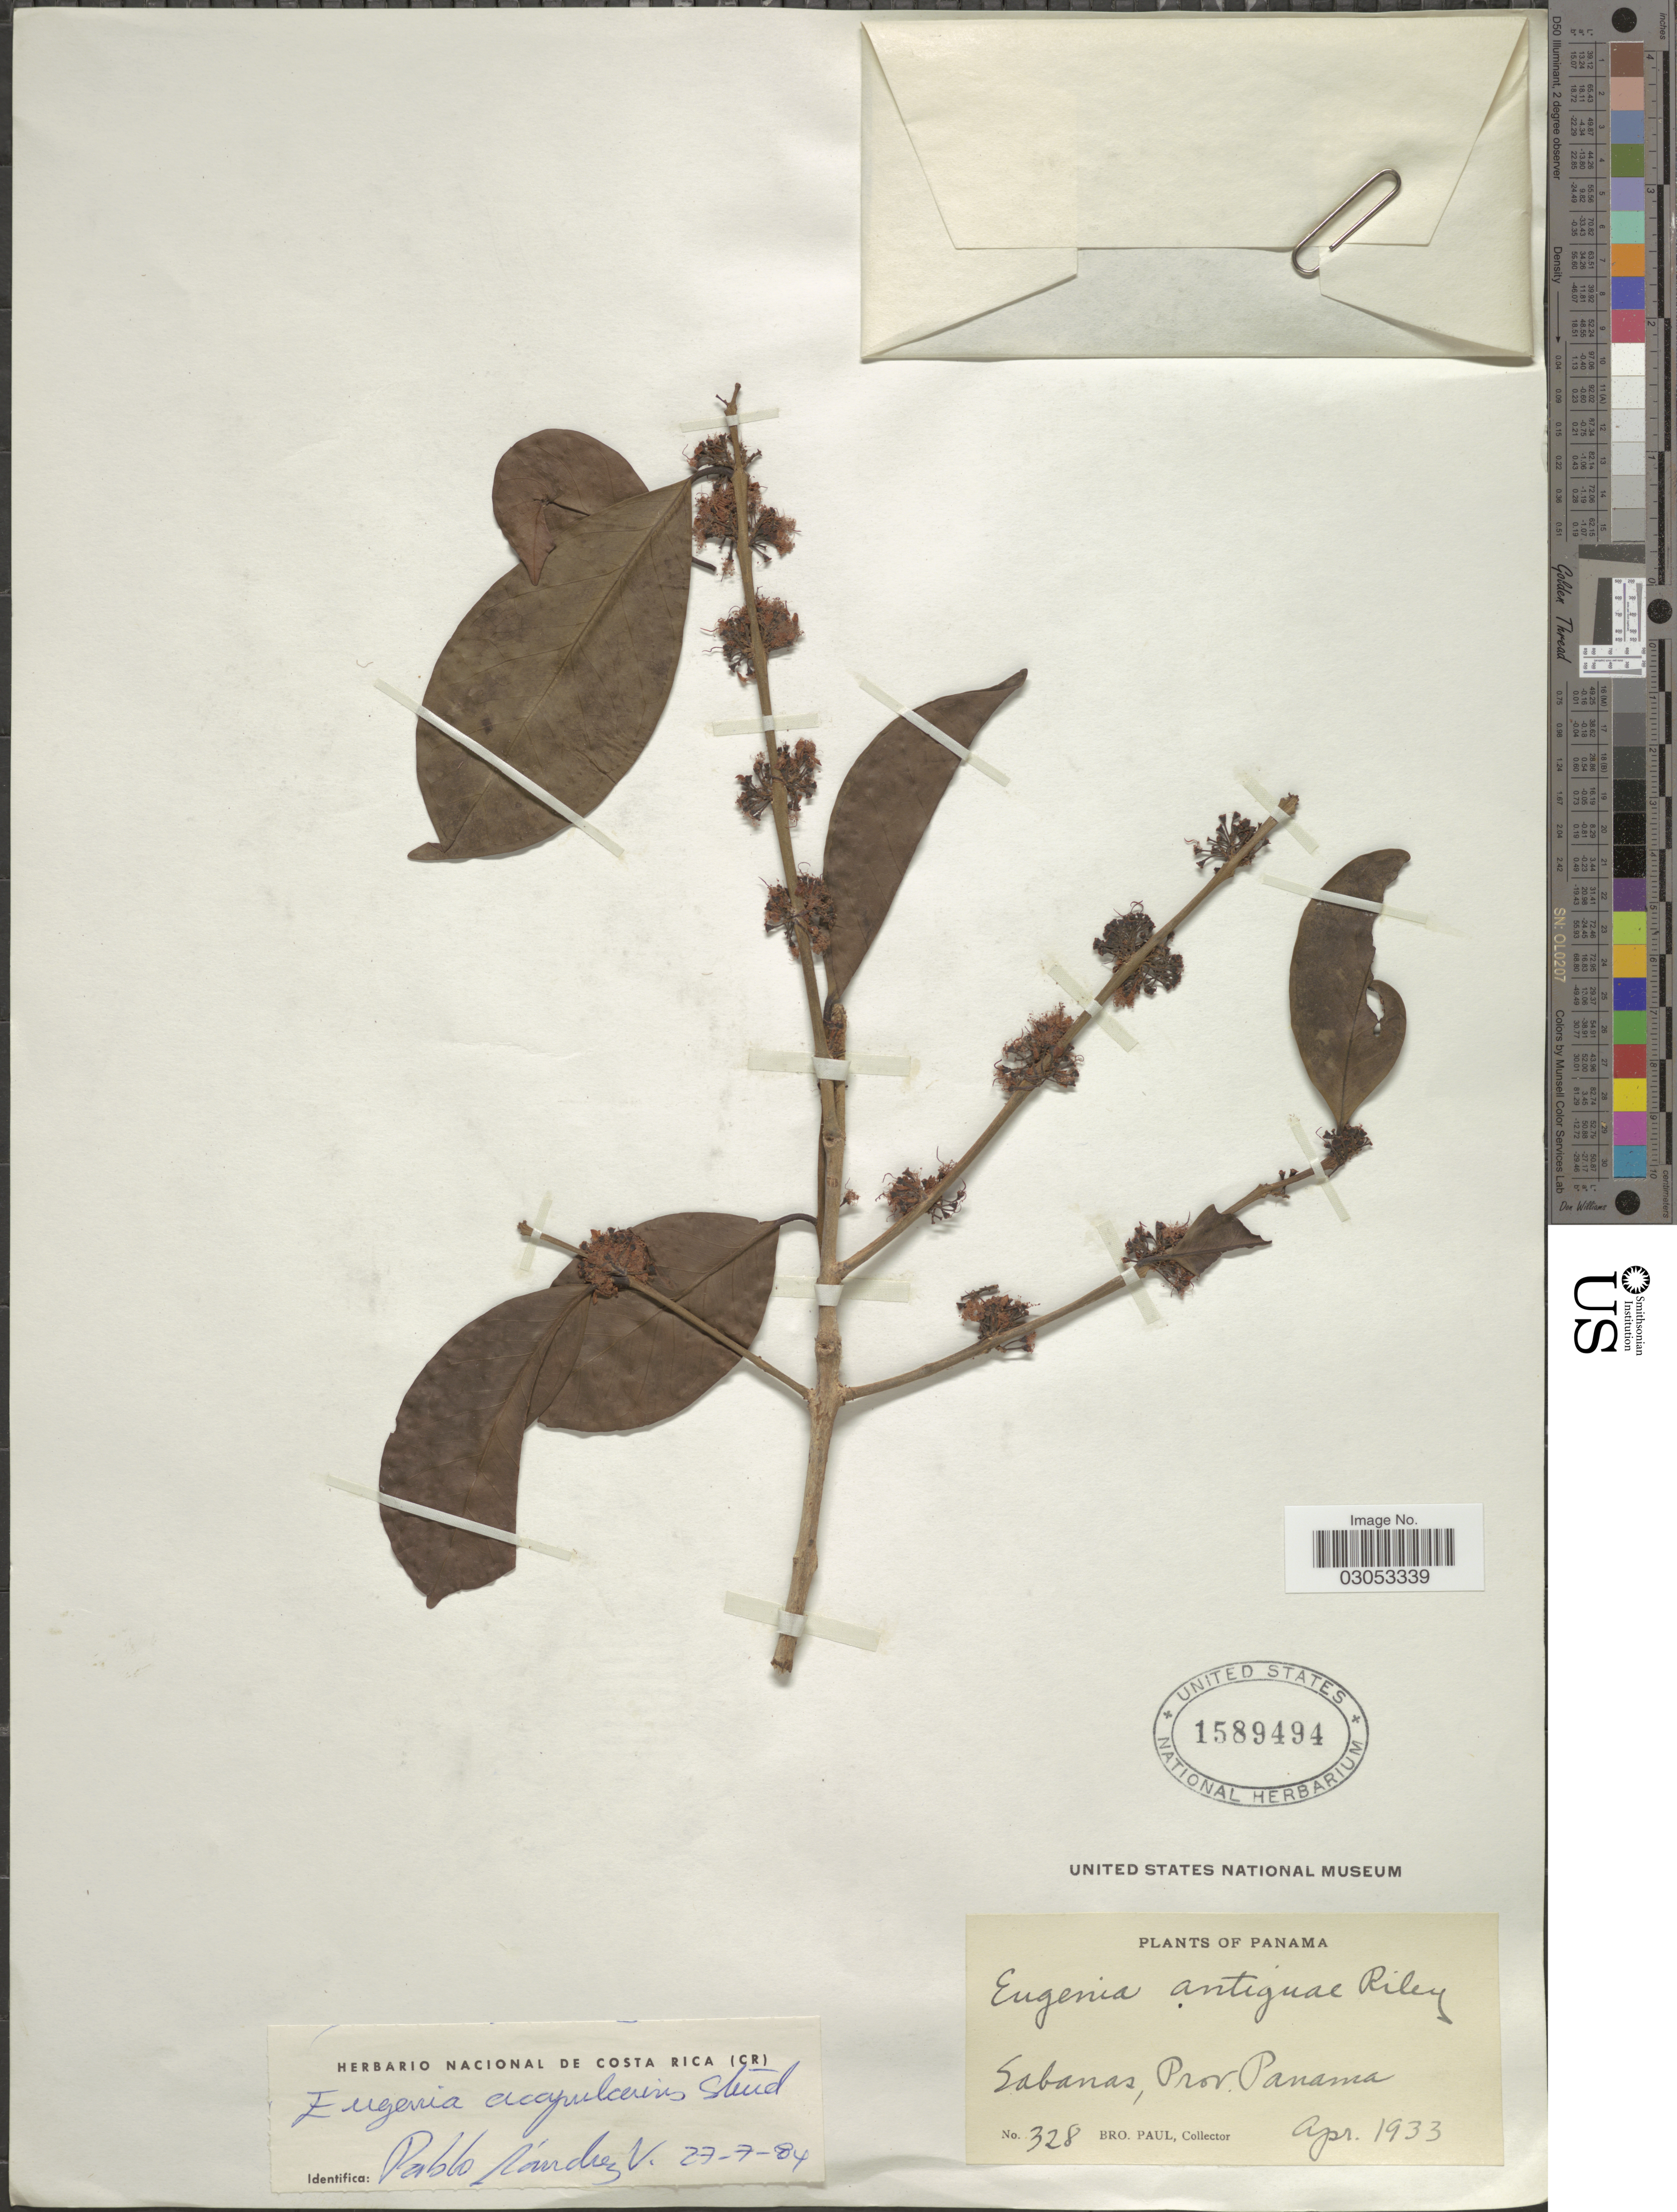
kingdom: Plantae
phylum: Tracheophyta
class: Magnoliopsida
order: Myrtales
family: Myrtaceae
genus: Eugenia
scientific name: Eugenia acapulcensis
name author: Steud.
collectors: B. Paul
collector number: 328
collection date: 1933-04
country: Panama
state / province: Panamá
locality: Sabanas, Prov. Panama.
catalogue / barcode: US 1589494